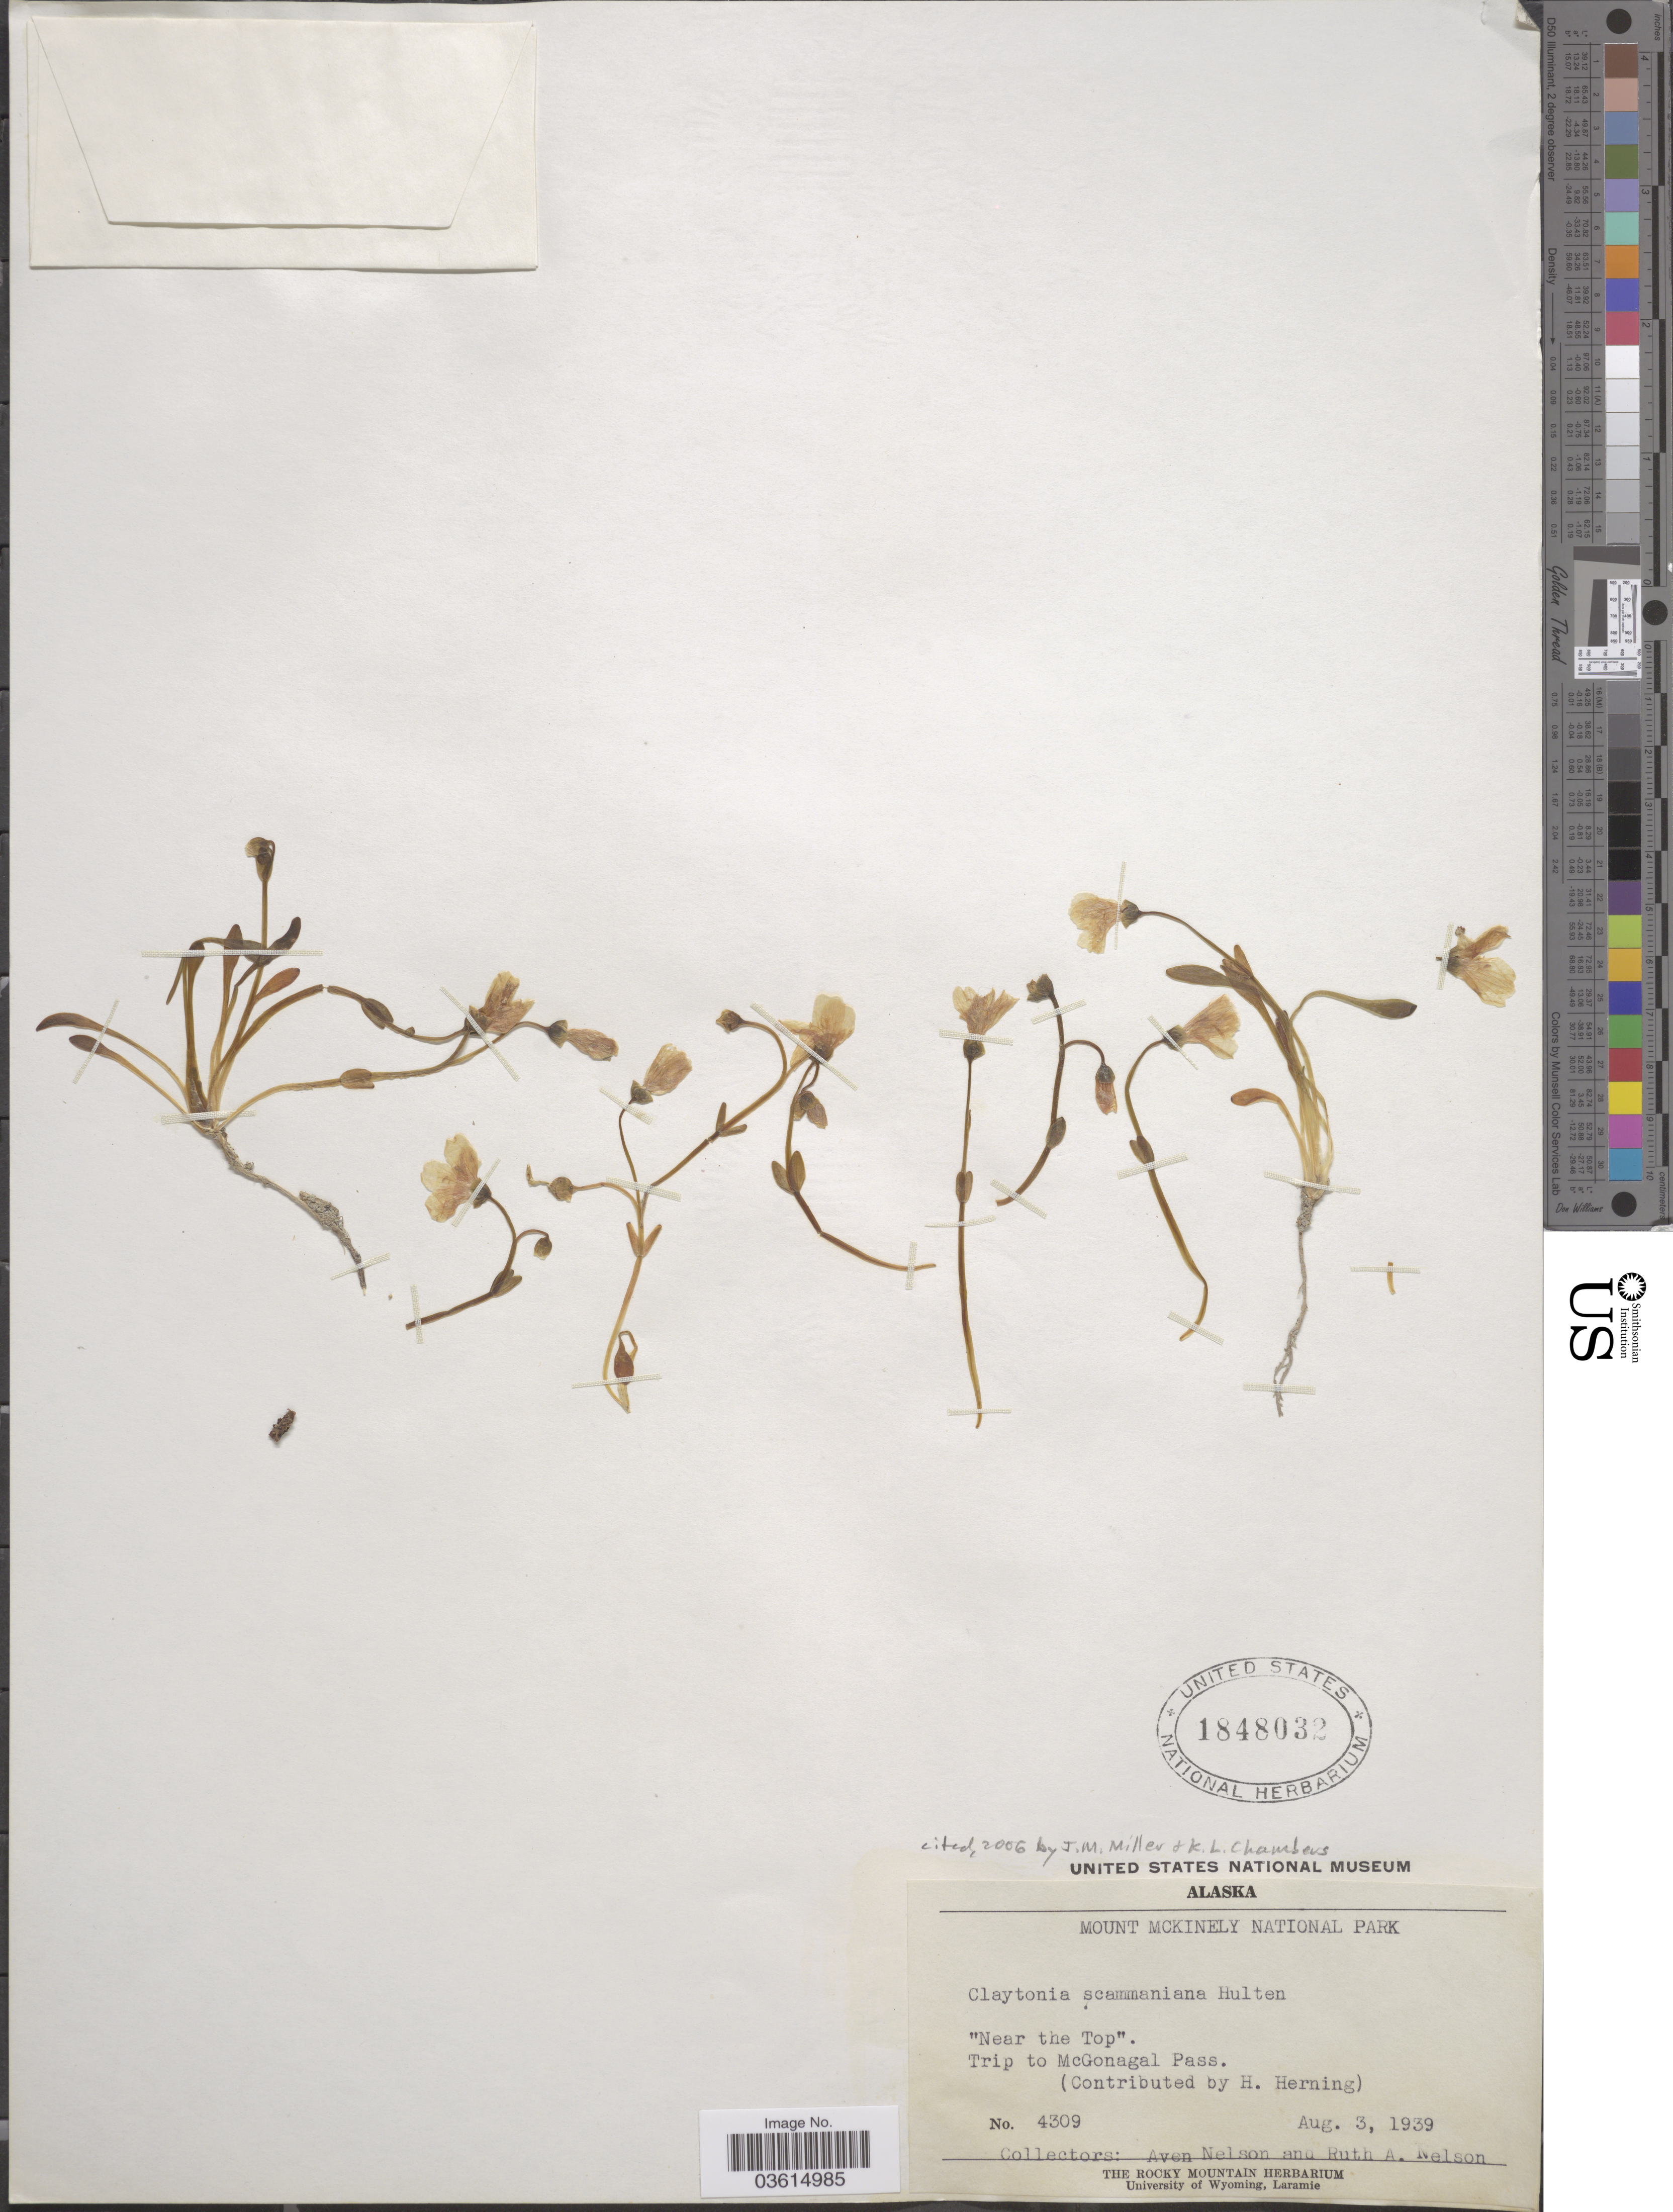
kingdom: Plantae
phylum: Tracheophyta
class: Magnoliopsida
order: Caryophyllales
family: Montiaceae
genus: Claytonia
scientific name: Claytonia scammaniana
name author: Hultén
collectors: A. Nelson & R. A. Nelson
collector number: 4309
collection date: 1939-08-03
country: United States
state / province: Alaska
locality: Mount McKinley National Park. "Near the Top". Trip to McGonagal Pass.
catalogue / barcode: US 1848032